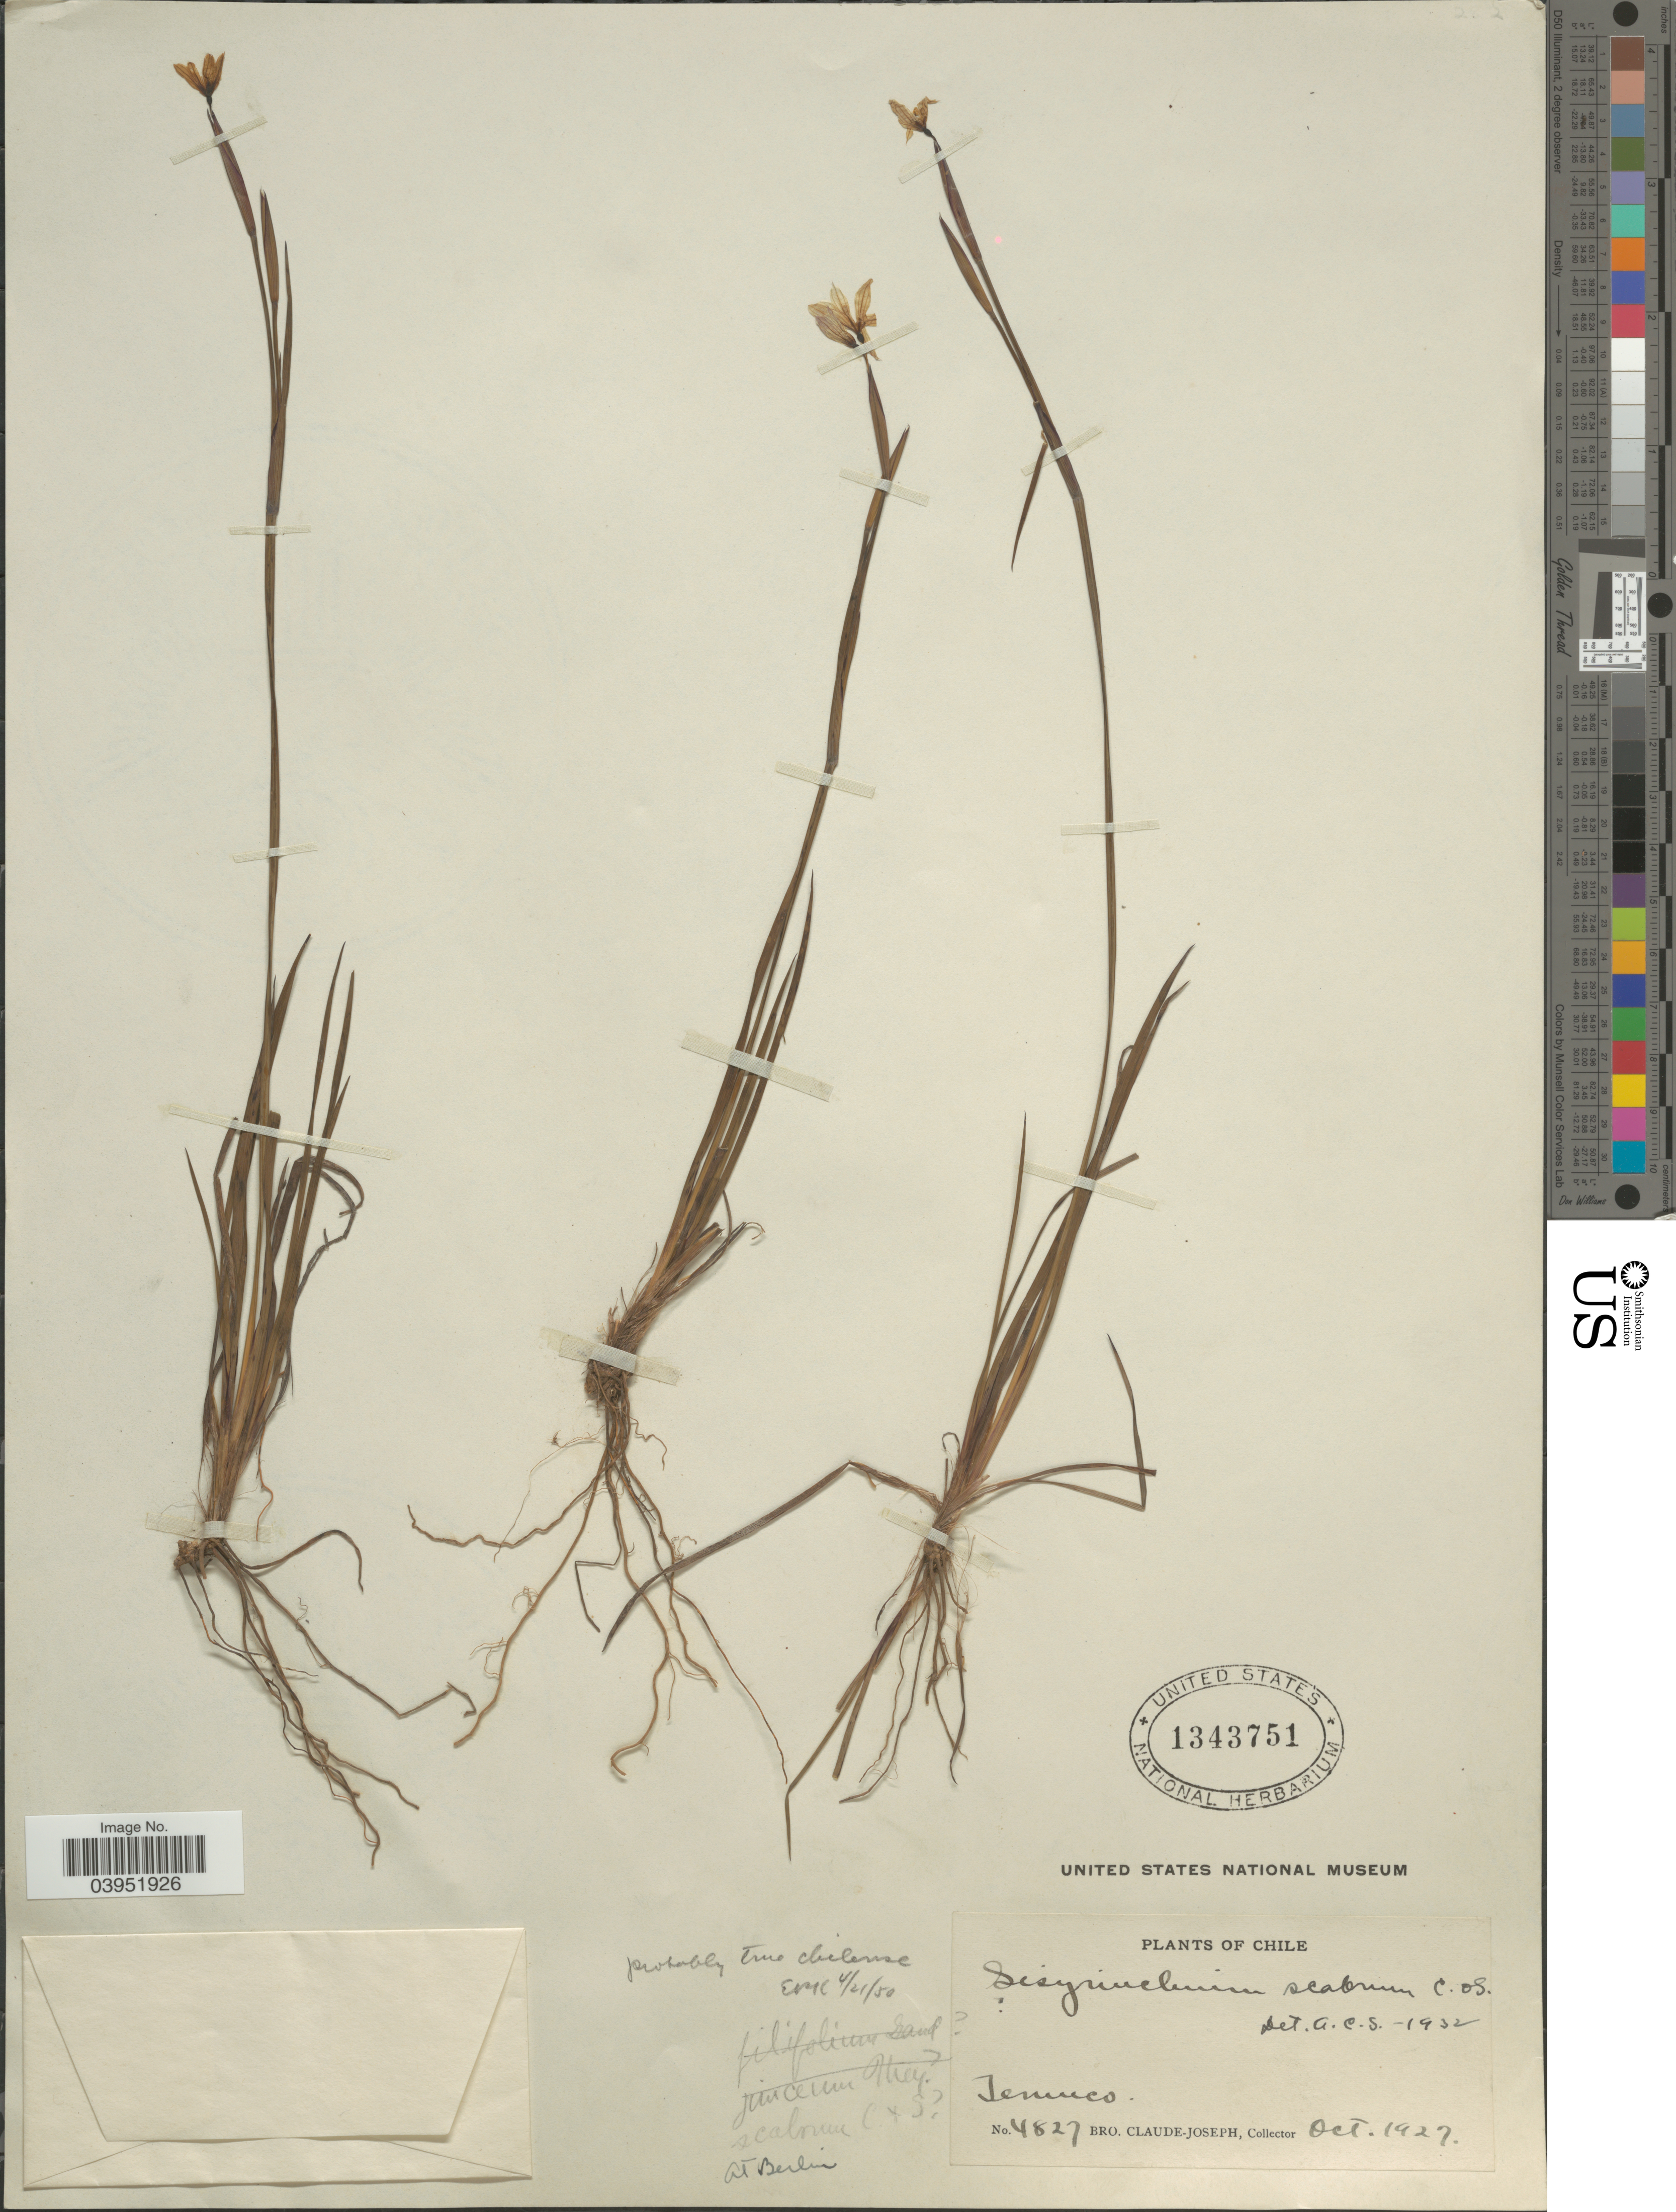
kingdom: Plantae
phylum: Tracheophyta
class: Liliopsida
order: Asparagales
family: Iridaceae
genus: Sisyrinchium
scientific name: Sisyrinchium chilense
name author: Hook.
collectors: Bro. Claude-Joseph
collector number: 4827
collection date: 1927-10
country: Chile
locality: Temuco.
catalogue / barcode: US 1343751